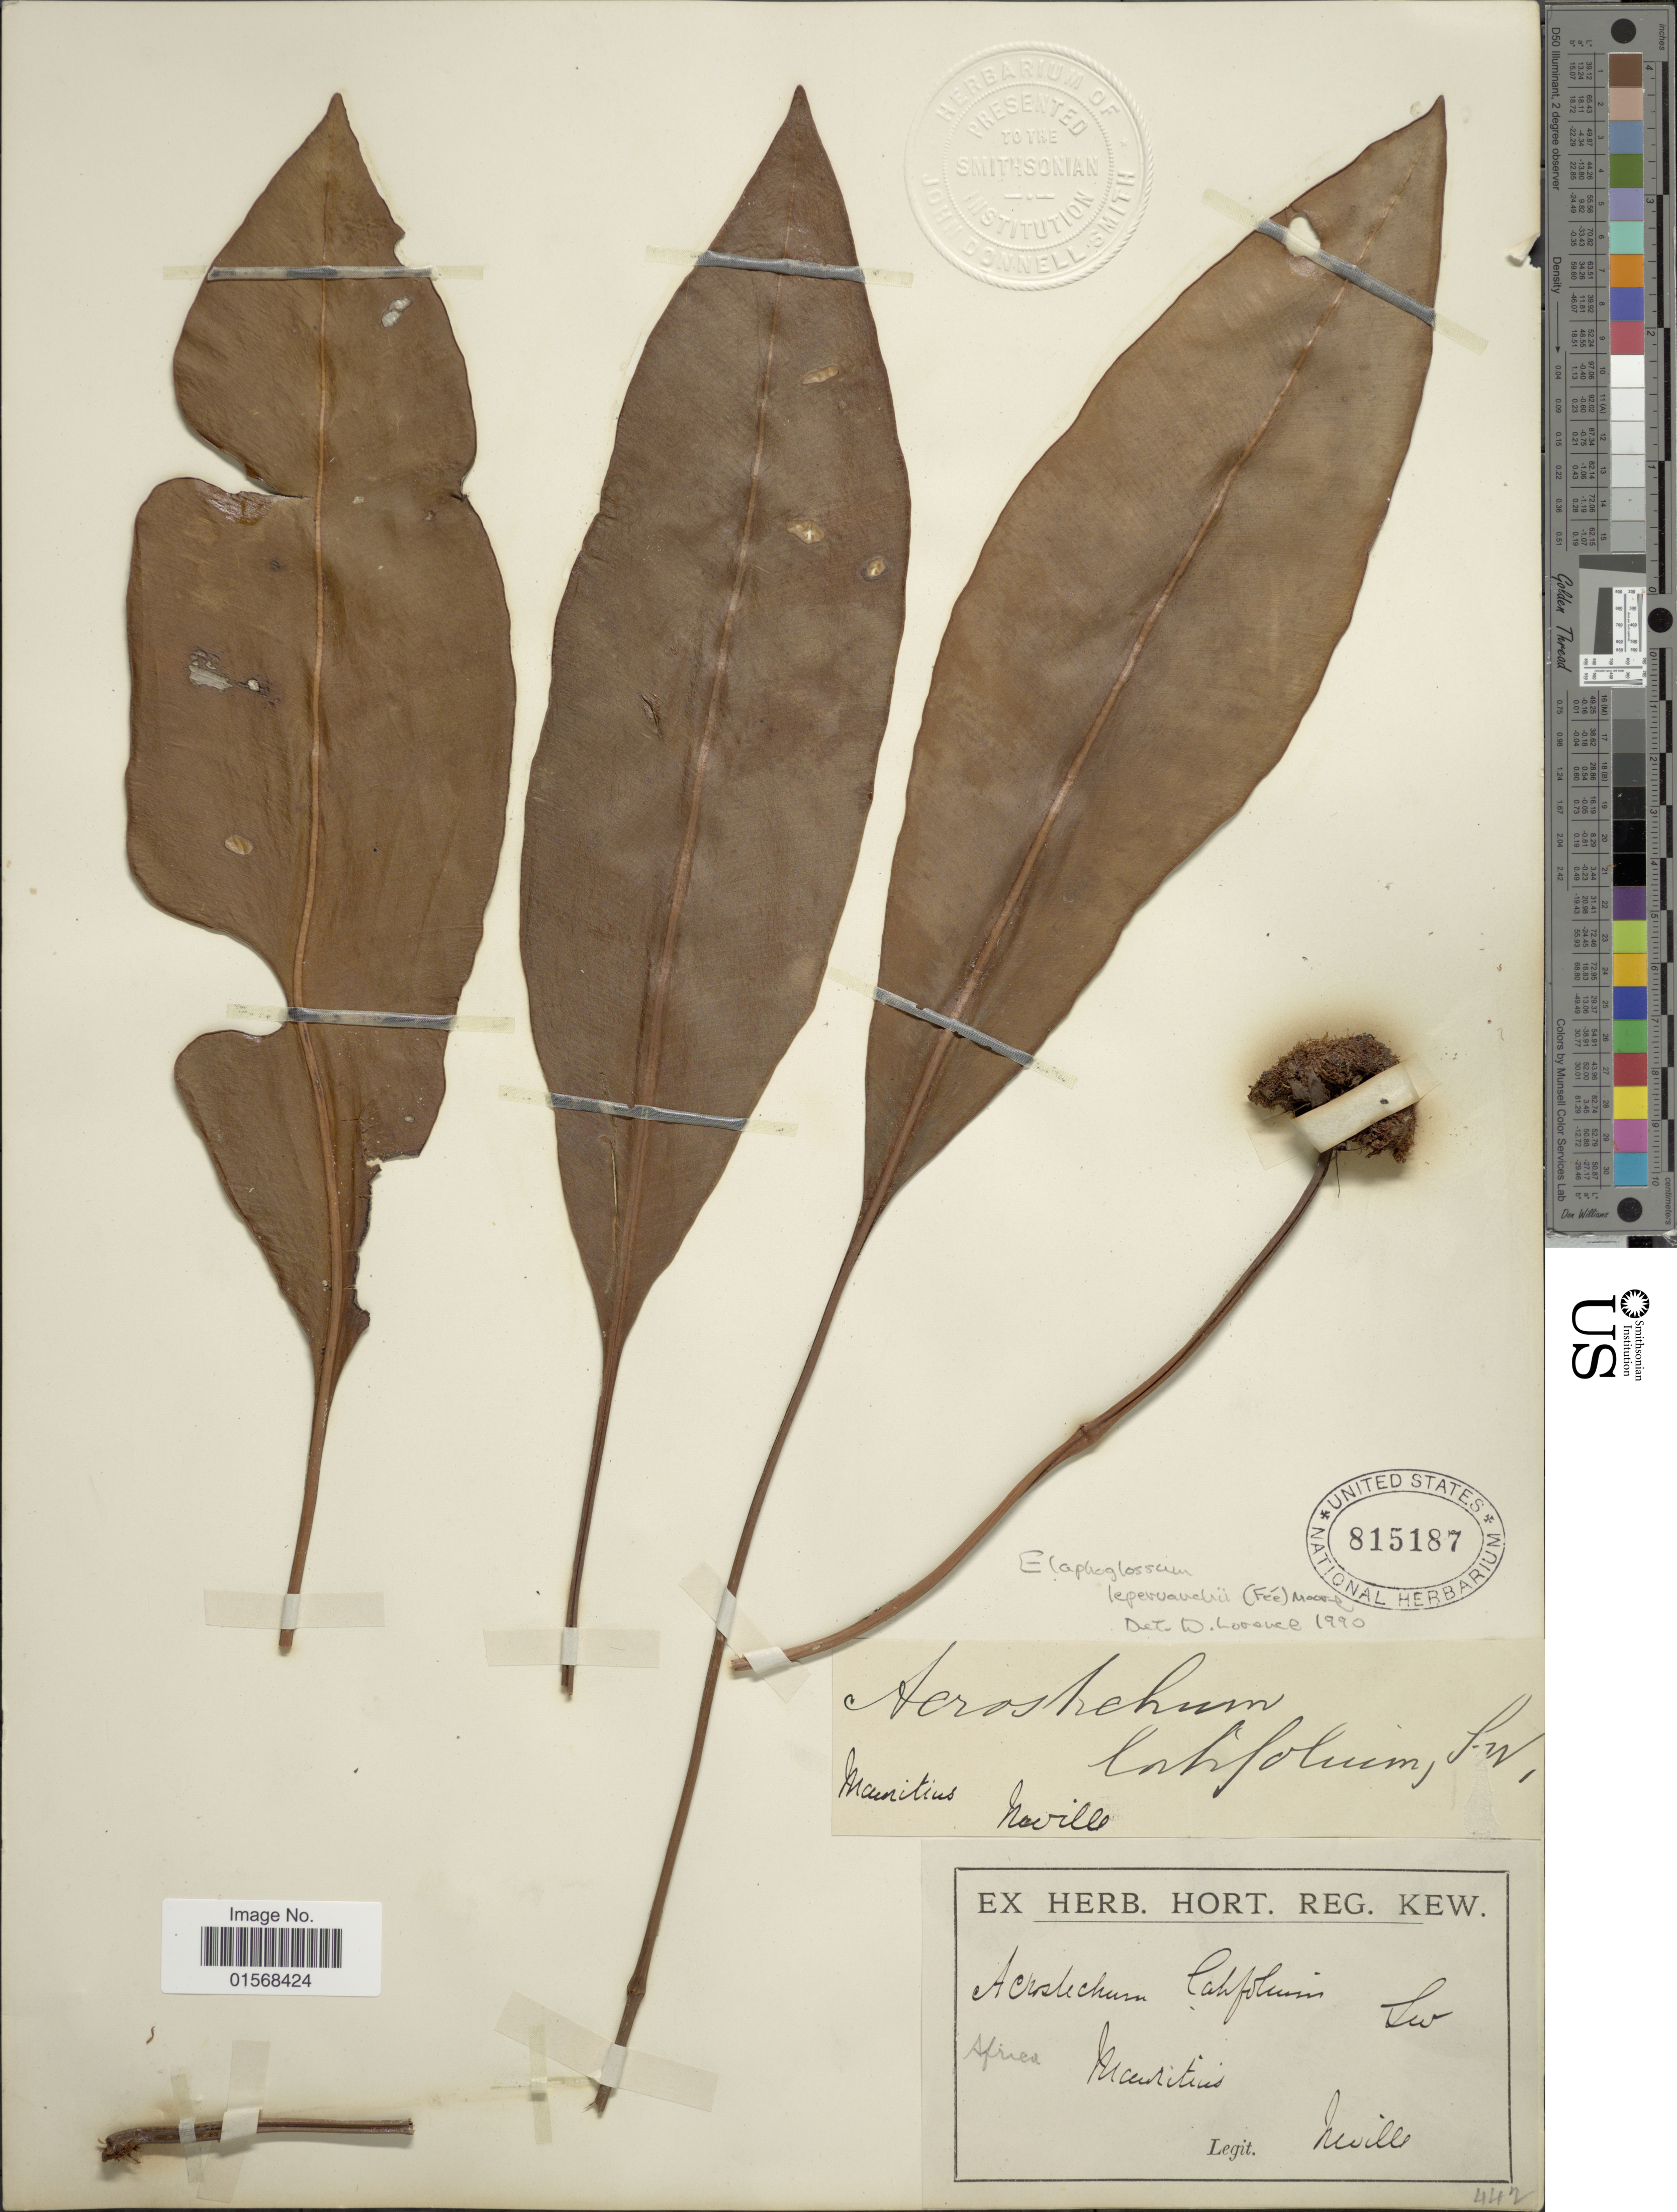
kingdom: Plantae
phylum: Tracheophyta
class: Polypodiopsida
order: Polypodiales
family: Dryopteridaceae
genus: Elaphoglossum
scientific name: Elaphoglossum lepervanchii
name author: (Fée) T. Moore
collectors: Neville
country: Mauritius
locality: Mauritius.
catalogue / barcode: US 815187